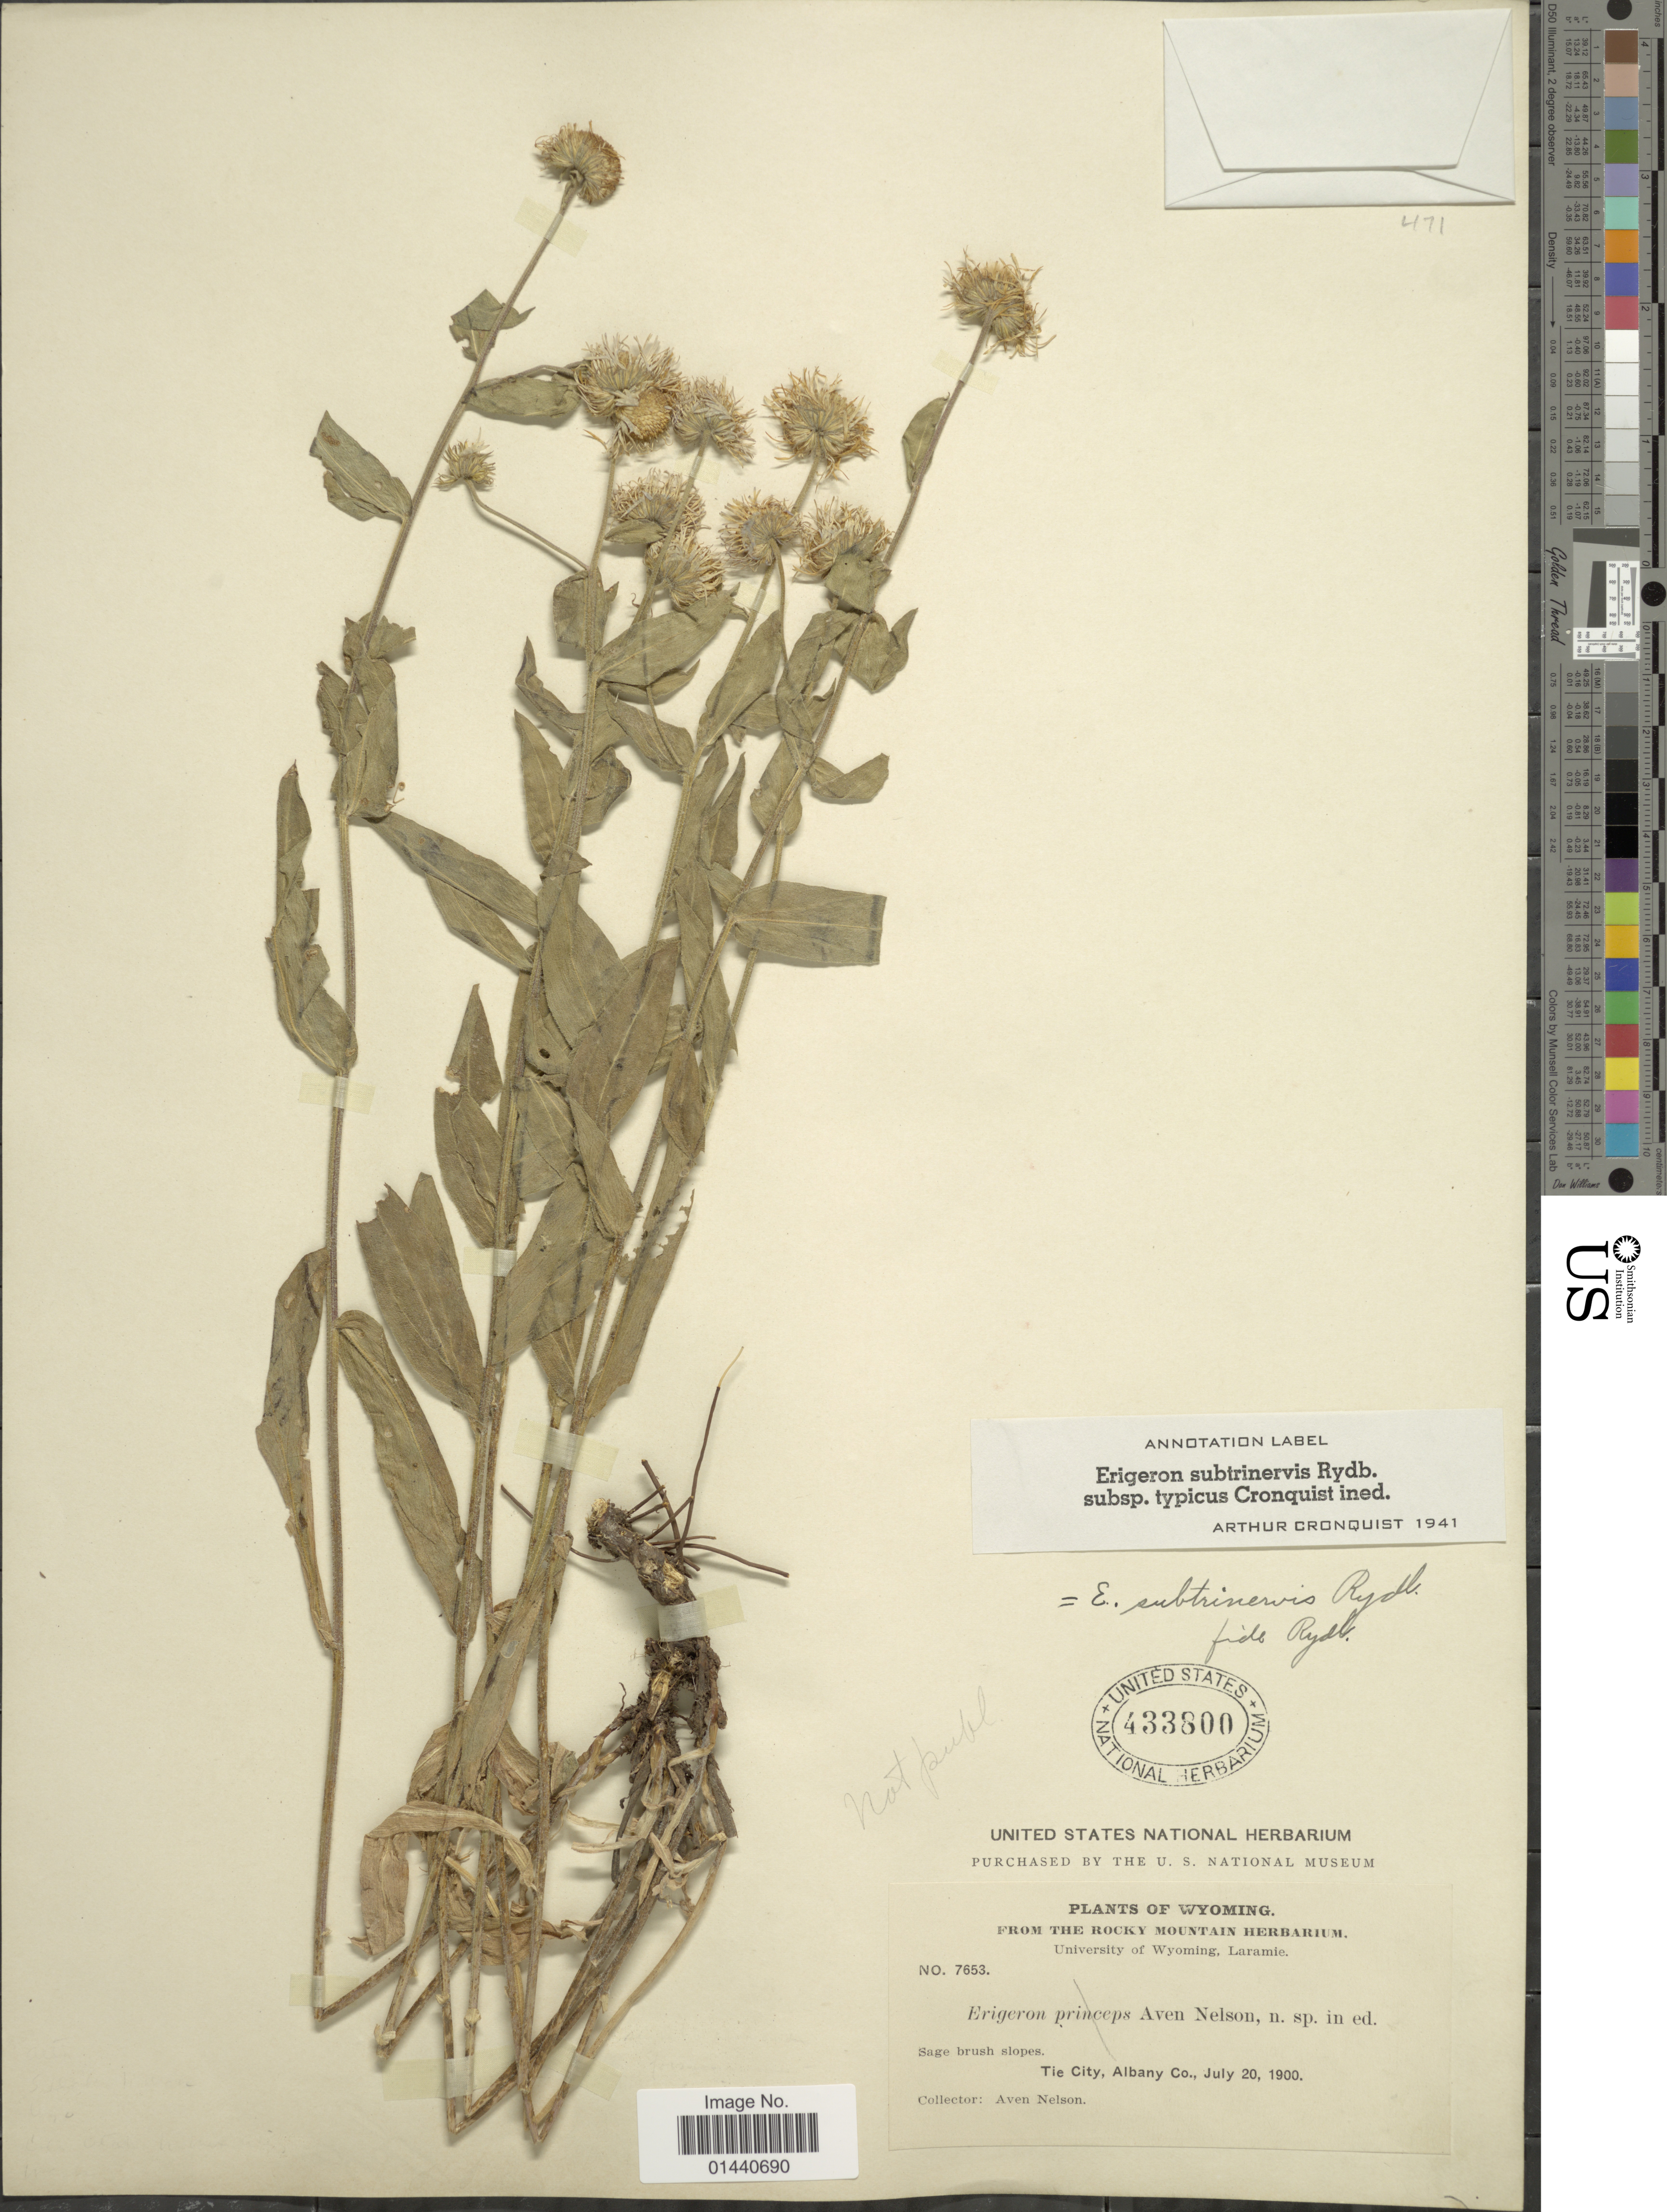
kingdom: Plantae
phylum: Tracheophyta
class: Magnoliopsida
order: Asterales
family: Asteraceae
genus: Erigeron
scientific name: Erigeron subtrinervis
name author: Rydb. ex Porter & Britton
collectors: A. Nelson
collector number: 7653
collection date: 1900-07-20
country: United States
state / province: Wyoming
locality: Tie City, Albany Co.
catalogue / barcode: US 433800